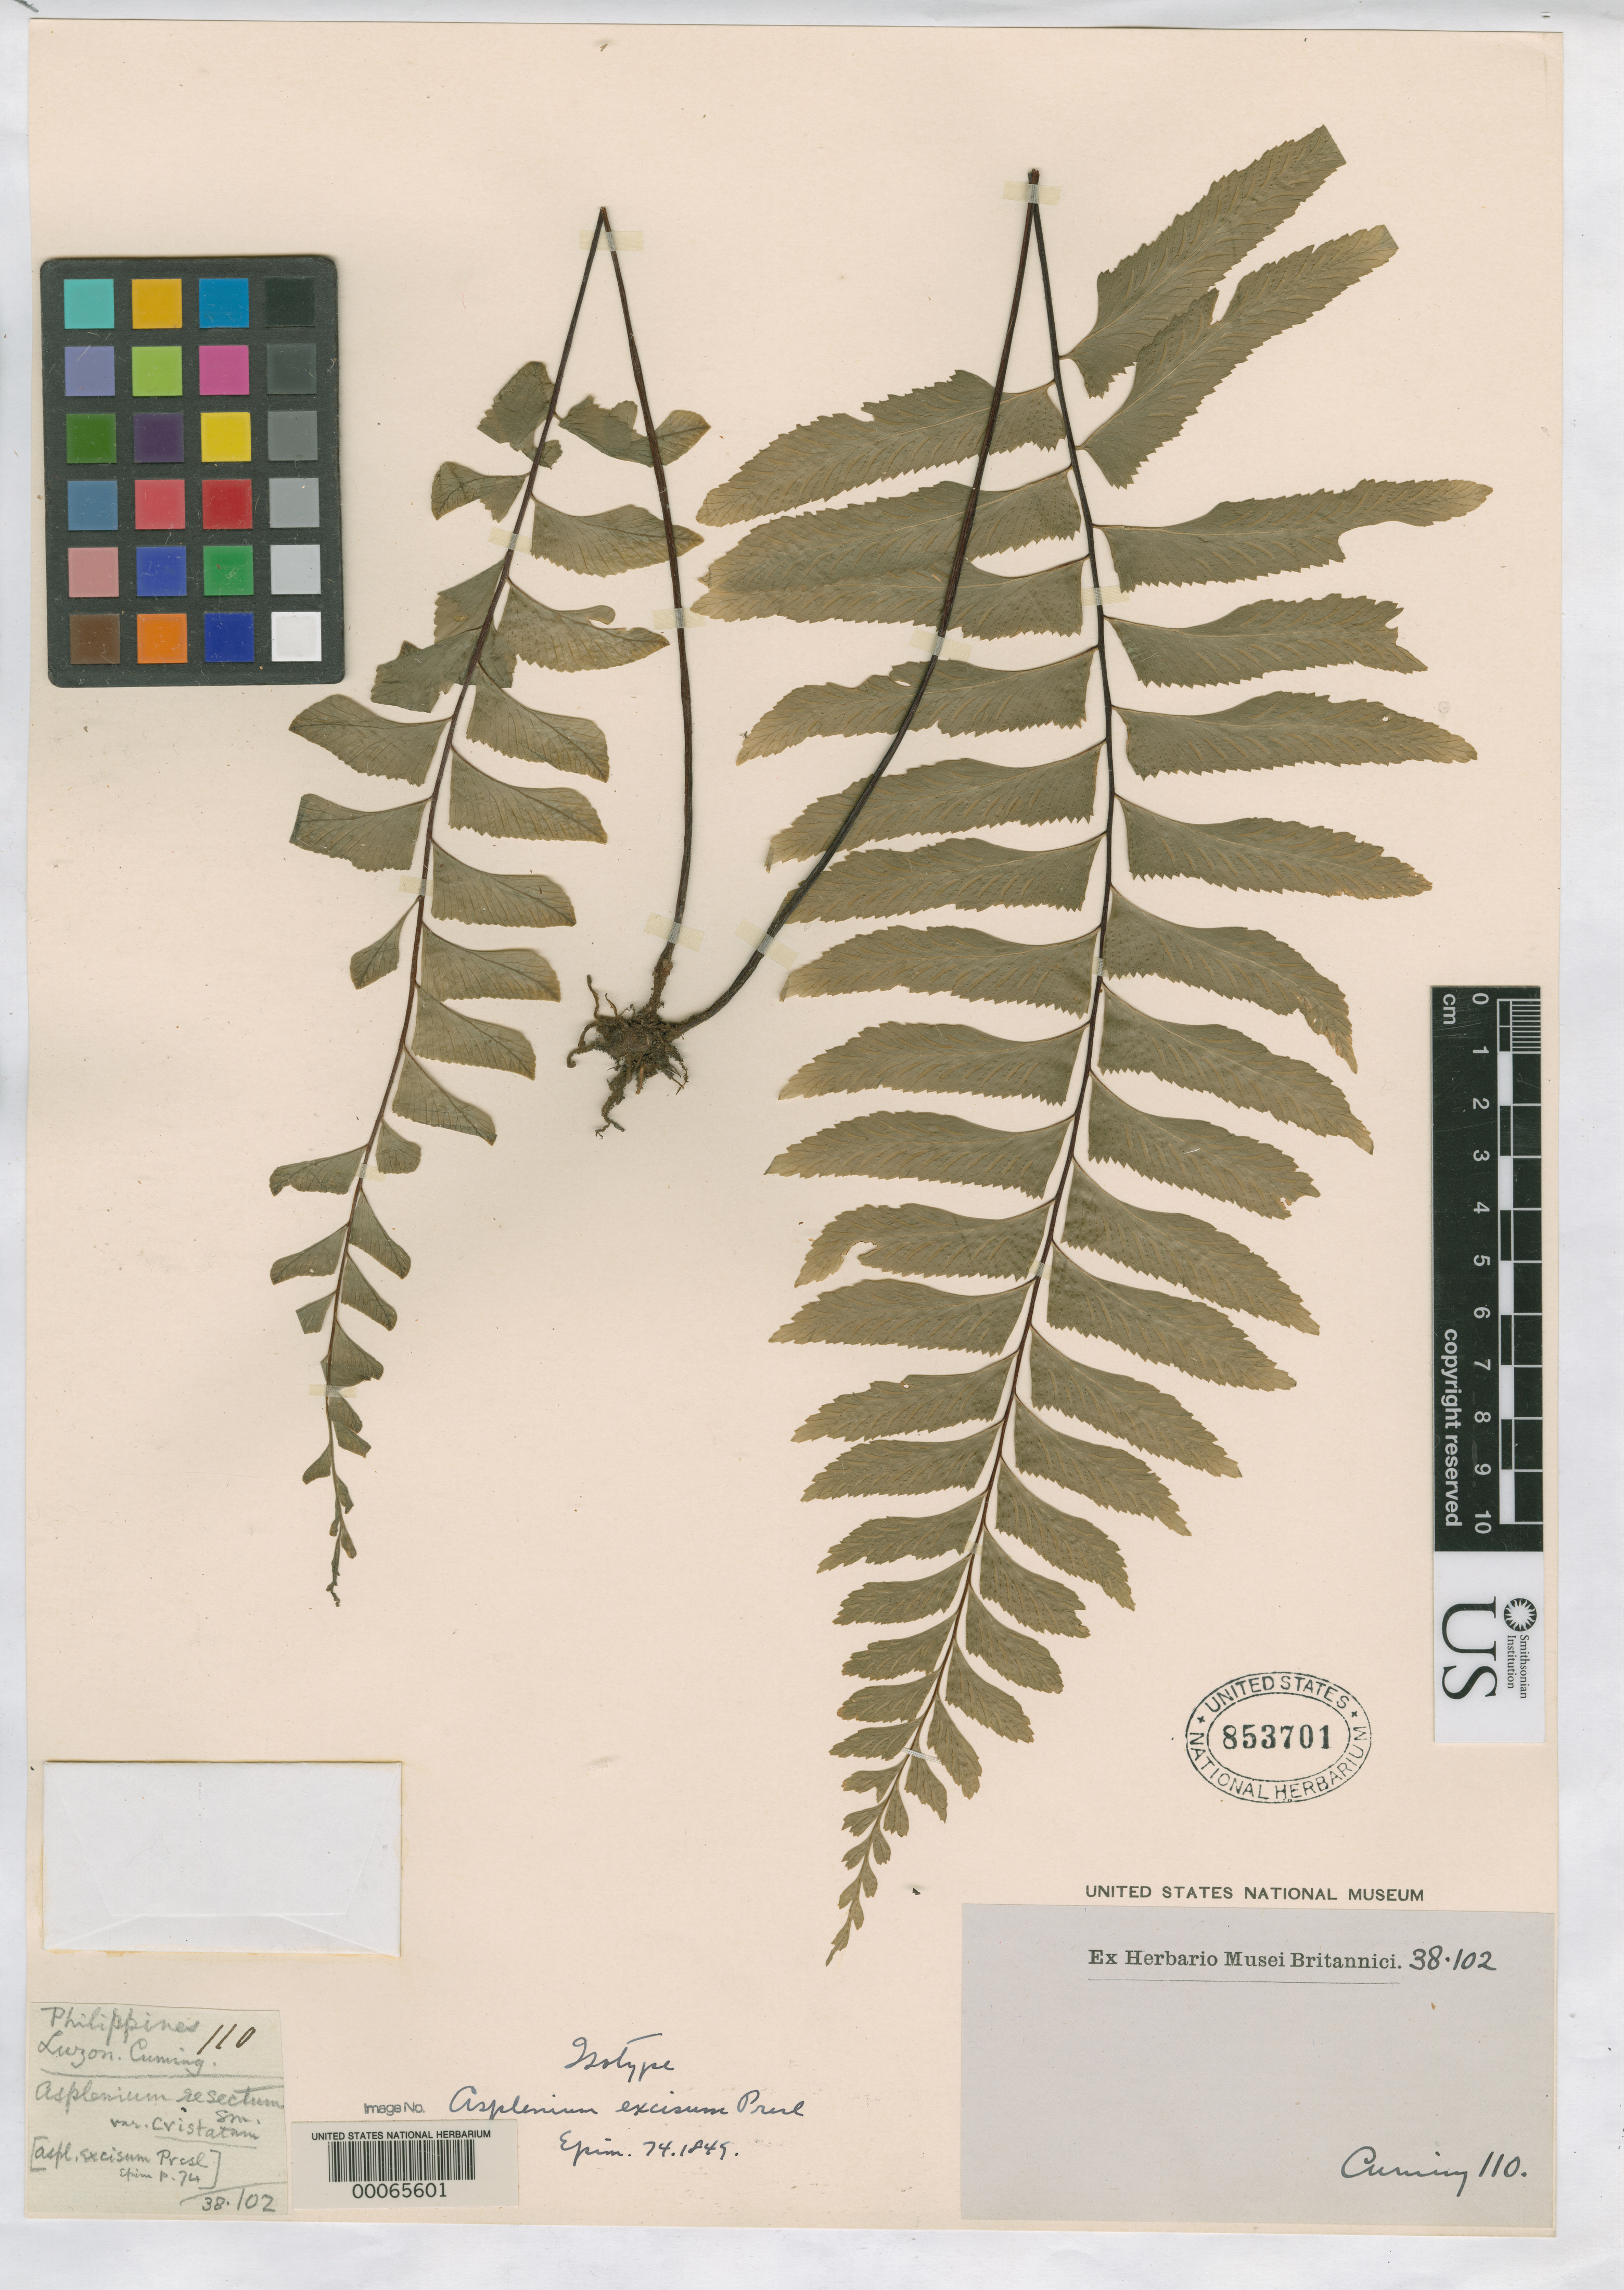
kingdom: Plantae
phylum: Tracheophyta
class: Polypodiopsida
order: Polypodiales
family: Aspleniaceae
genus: Asplenium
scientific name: Asplenium excisum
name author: C. Presl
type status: Type Collection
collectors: H. Cuming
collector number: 110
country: Philippines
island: Luzon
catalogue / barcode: US 853701